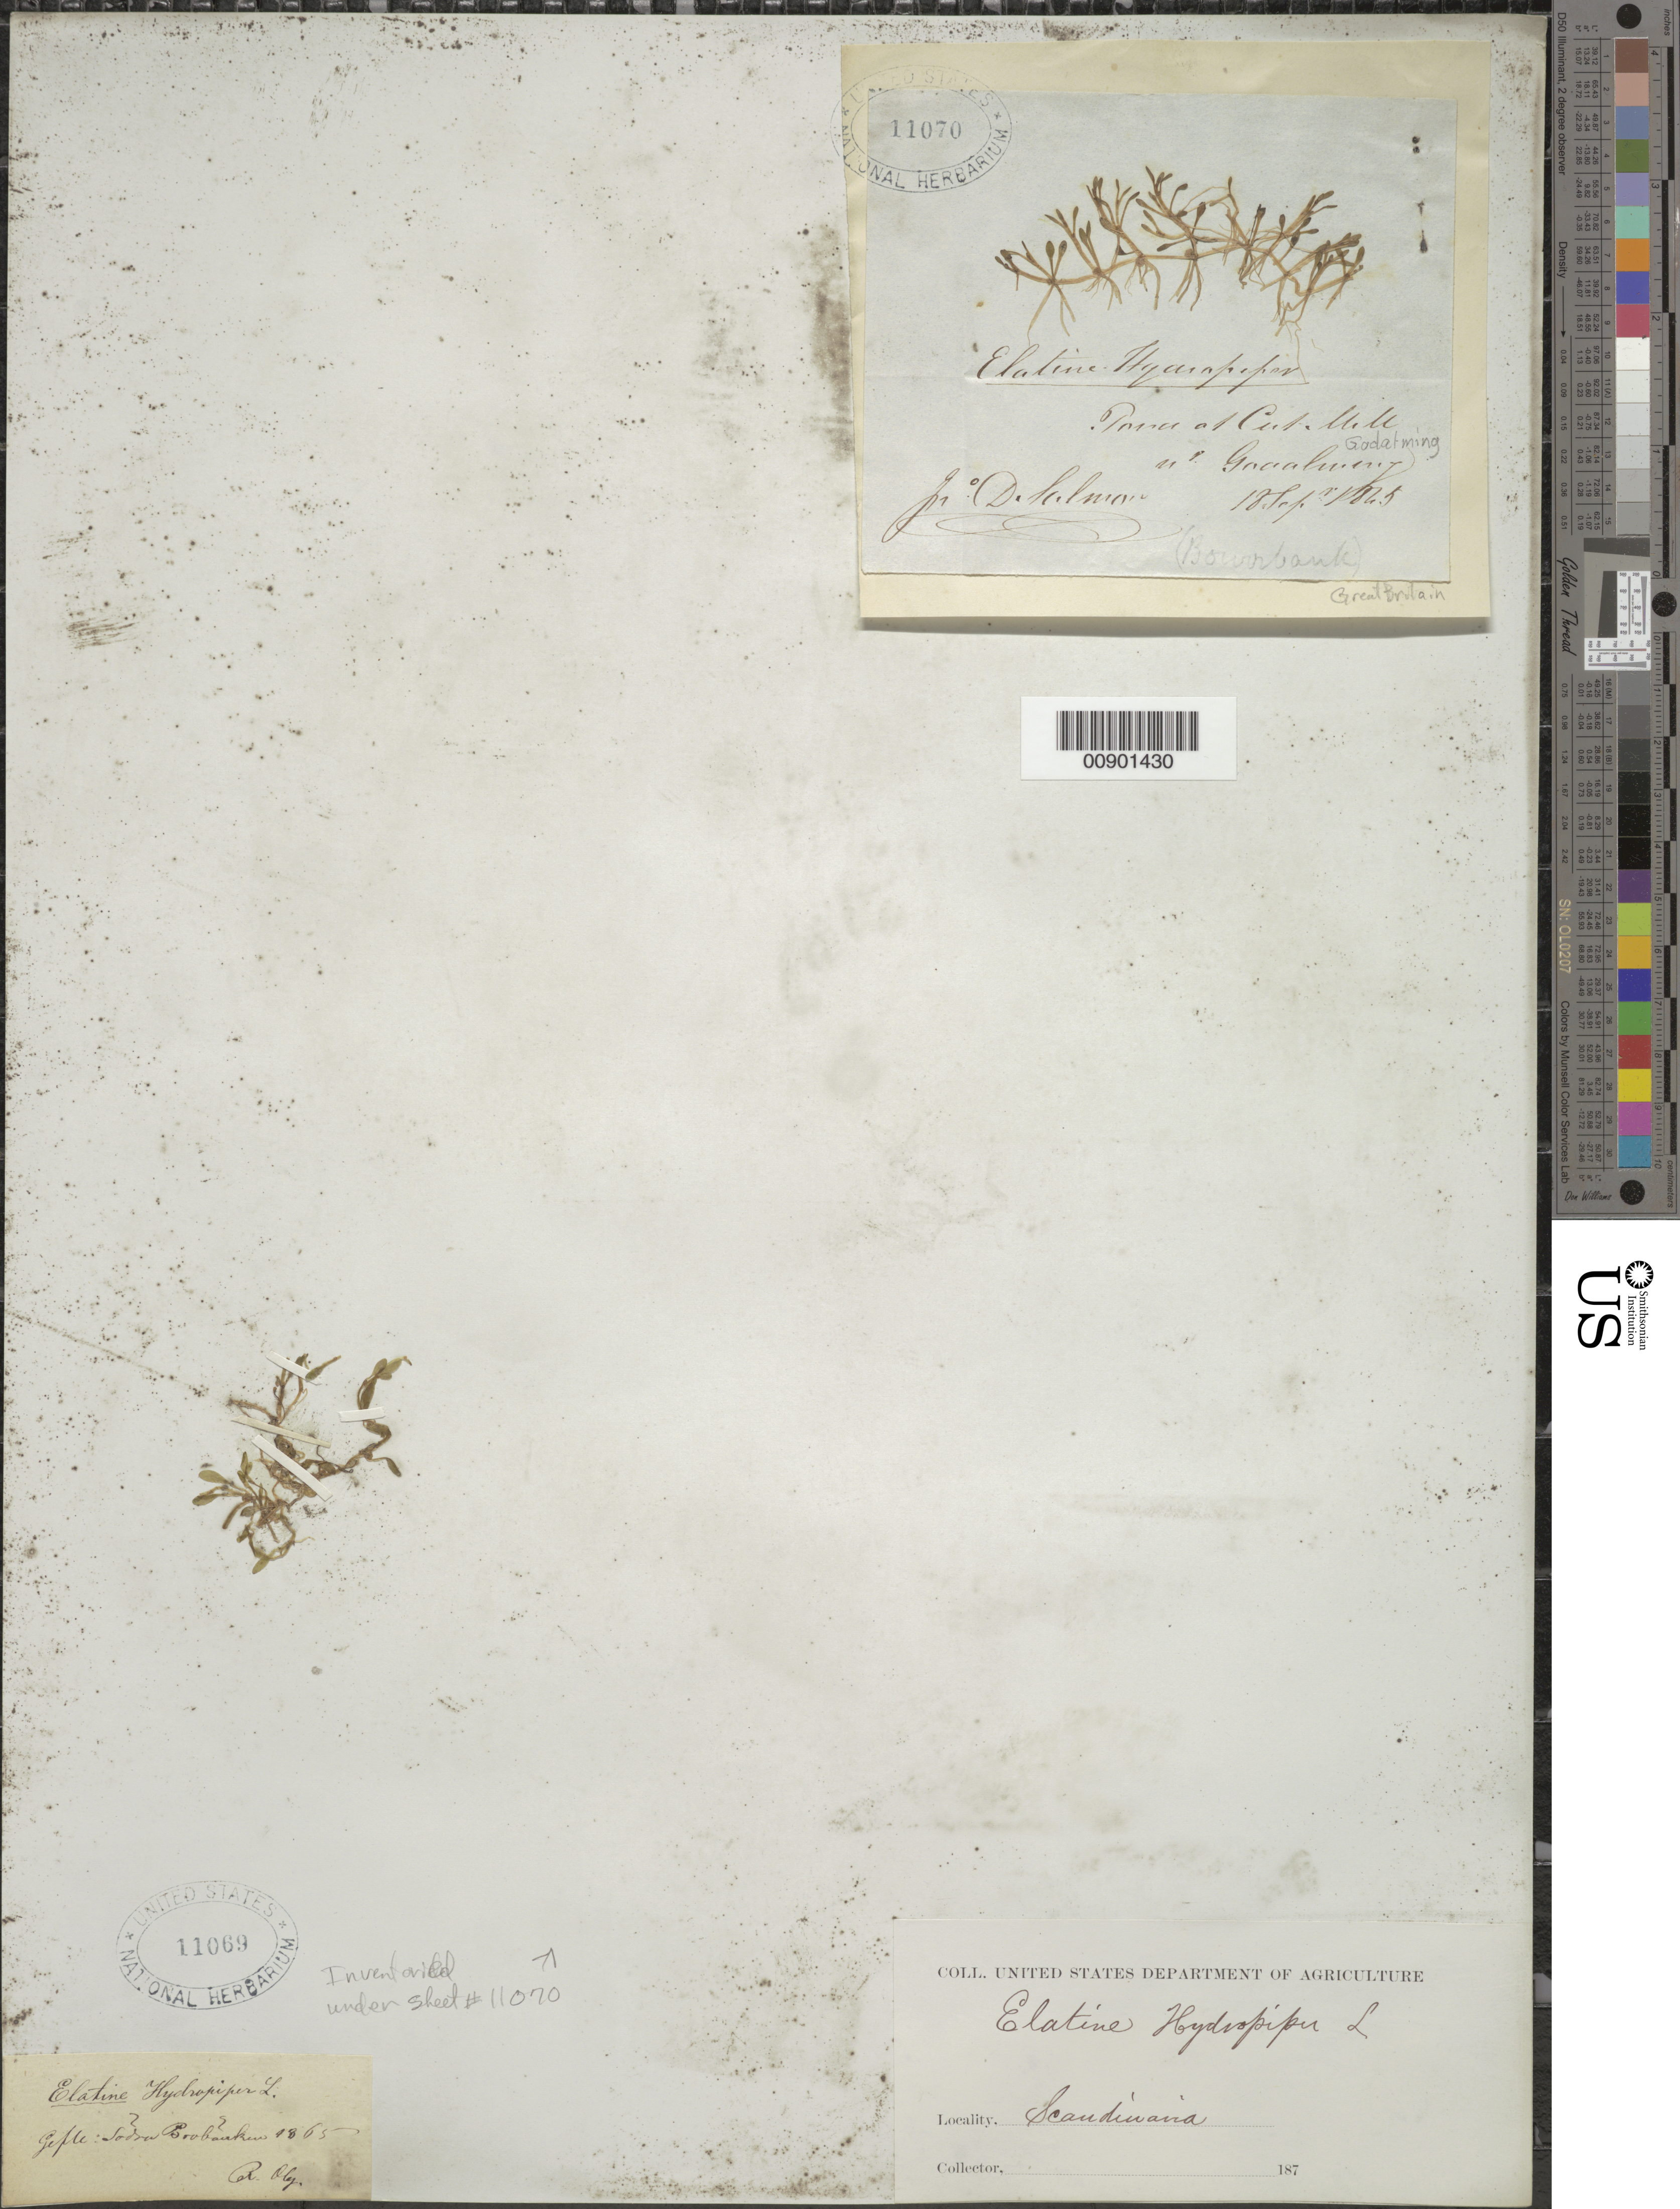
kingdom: Plantae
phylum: Tracheophyta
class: Magnoliopsida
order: Malpighiales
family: Elatinaceae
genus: Elatine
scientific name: Elatine hydropiper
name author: L.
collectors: J. Salmon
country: United Kingdom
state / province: England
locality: Godalming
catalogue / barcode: US 11070